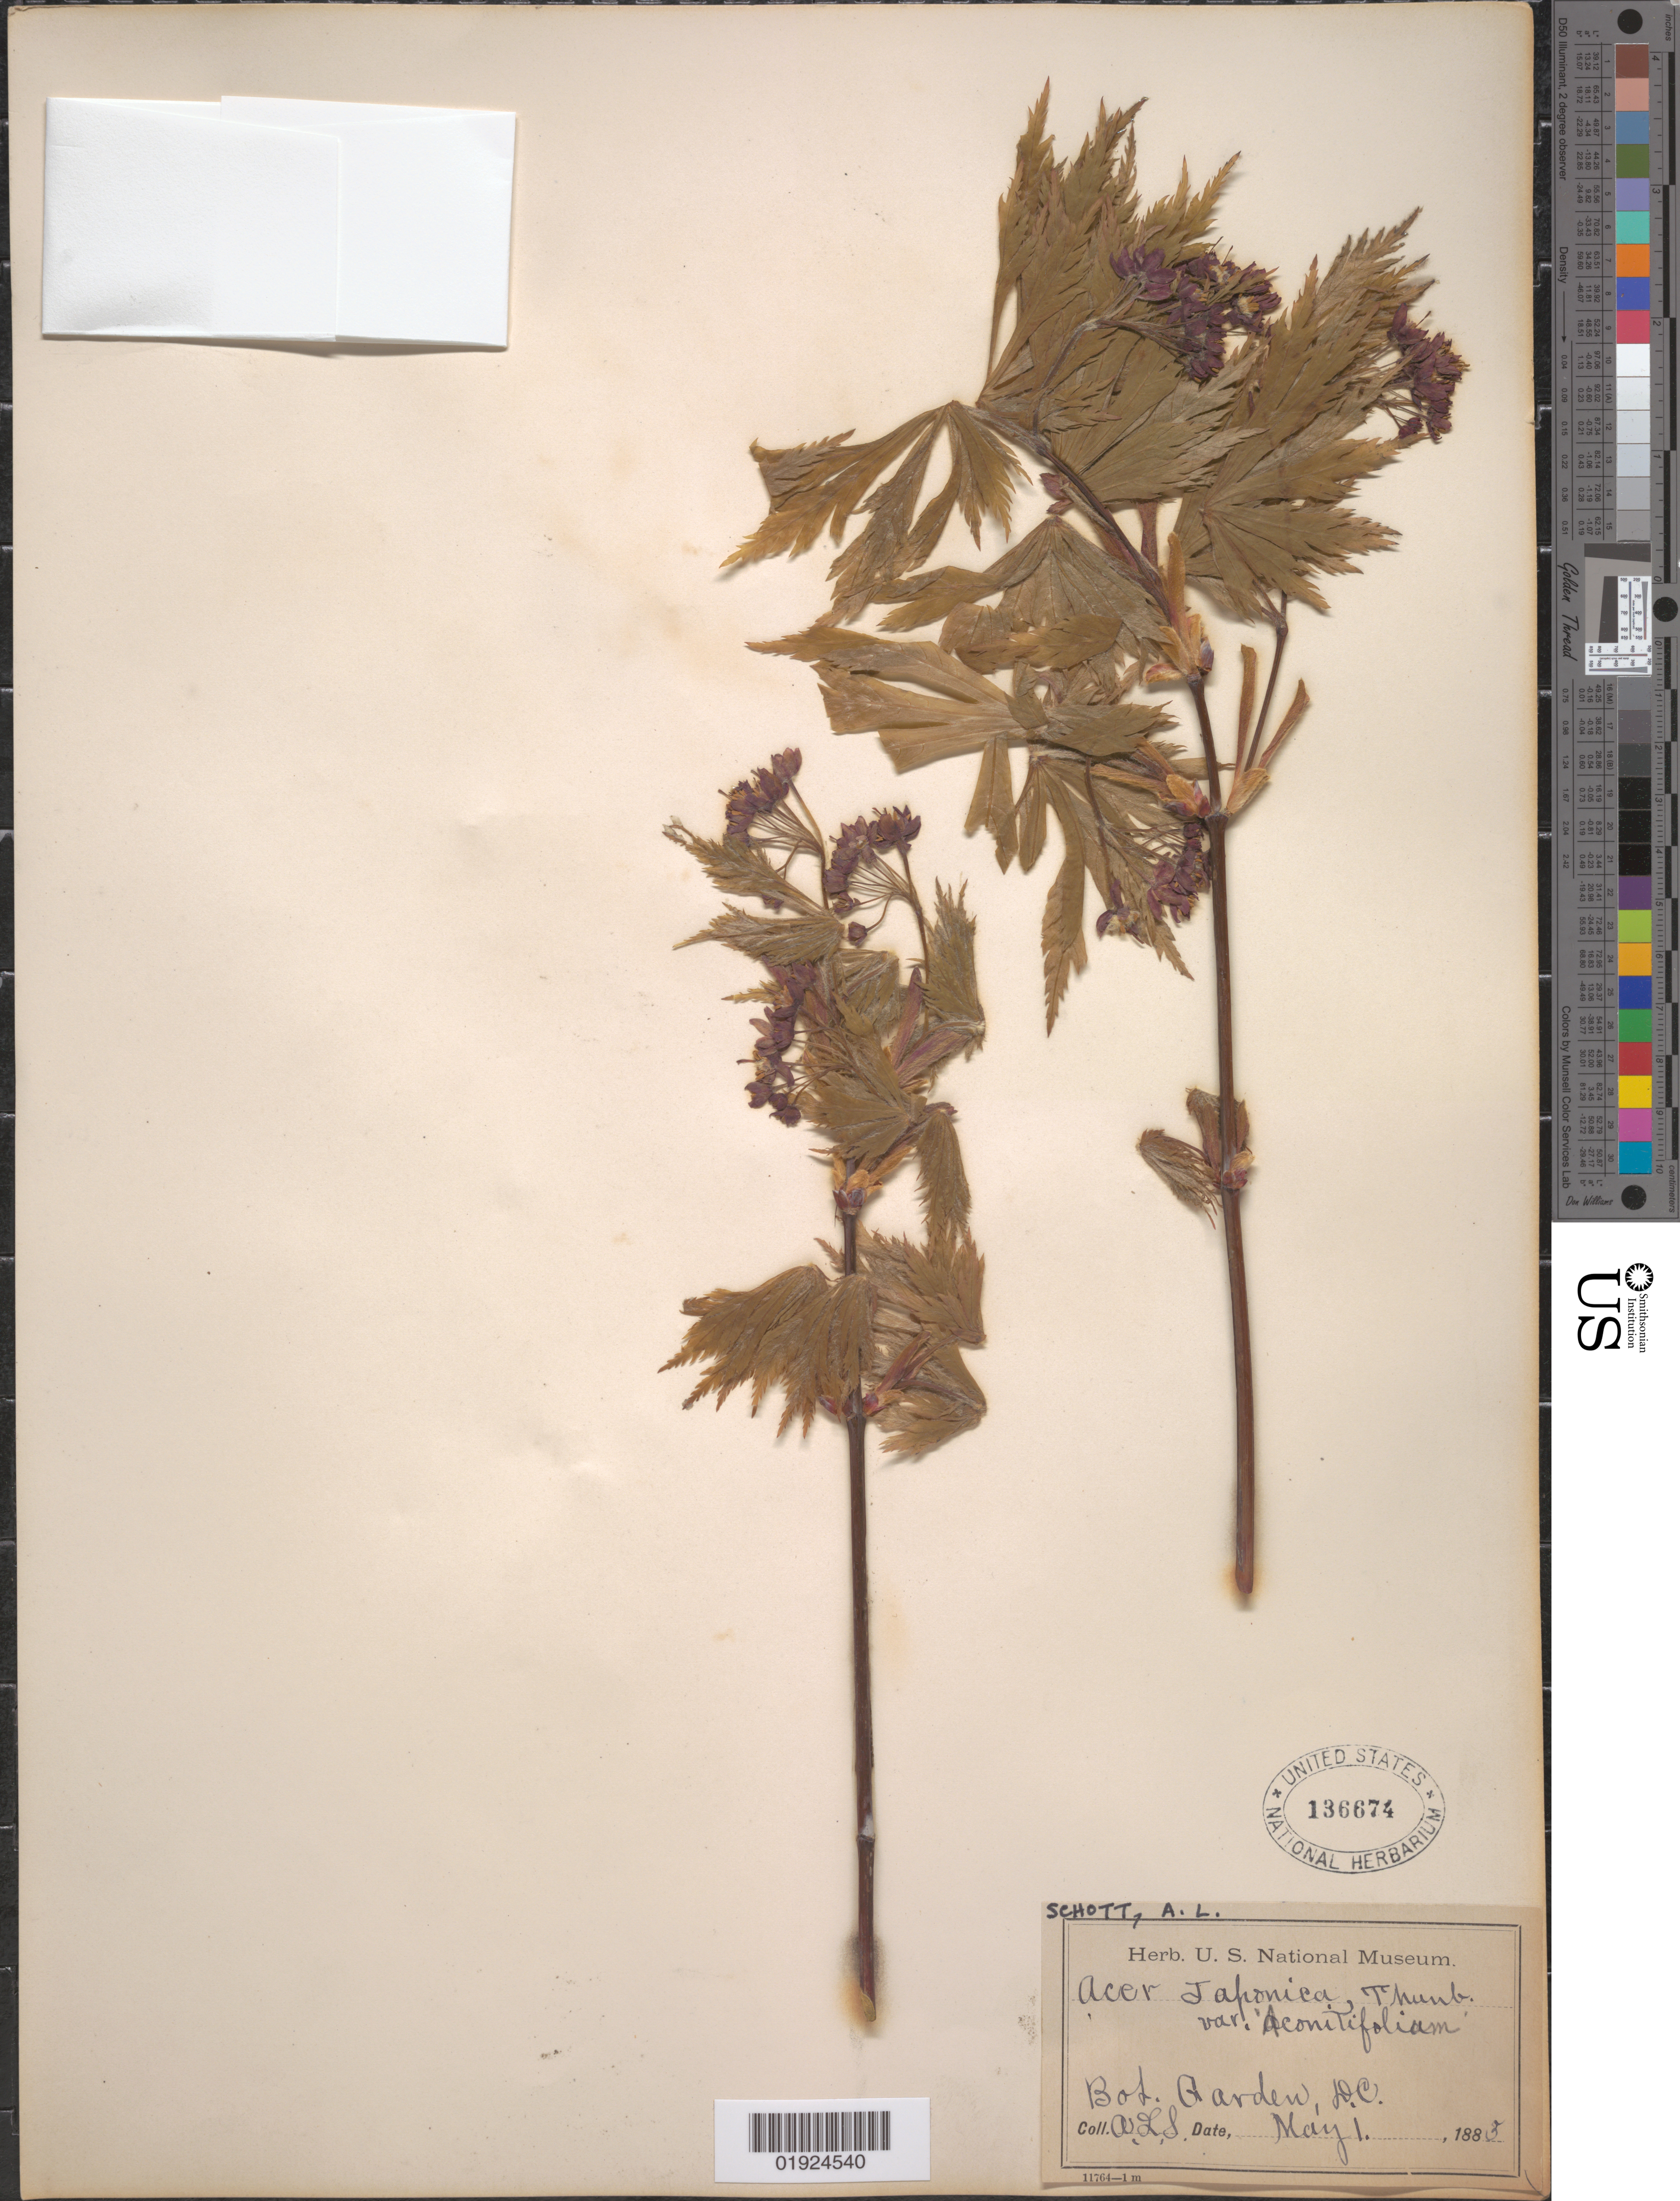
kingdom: Plantae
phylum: Tracheophyta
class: Magnoliopsida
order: Sapindales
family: Sapindaceae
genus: Acer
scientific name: Acer japonicum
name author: Thunb.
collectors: A. L. Schott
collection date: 1885-05-01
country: United States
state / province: District of Columbia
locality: U.S. Botanical Gardens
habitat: Garden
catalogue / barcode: US 136674